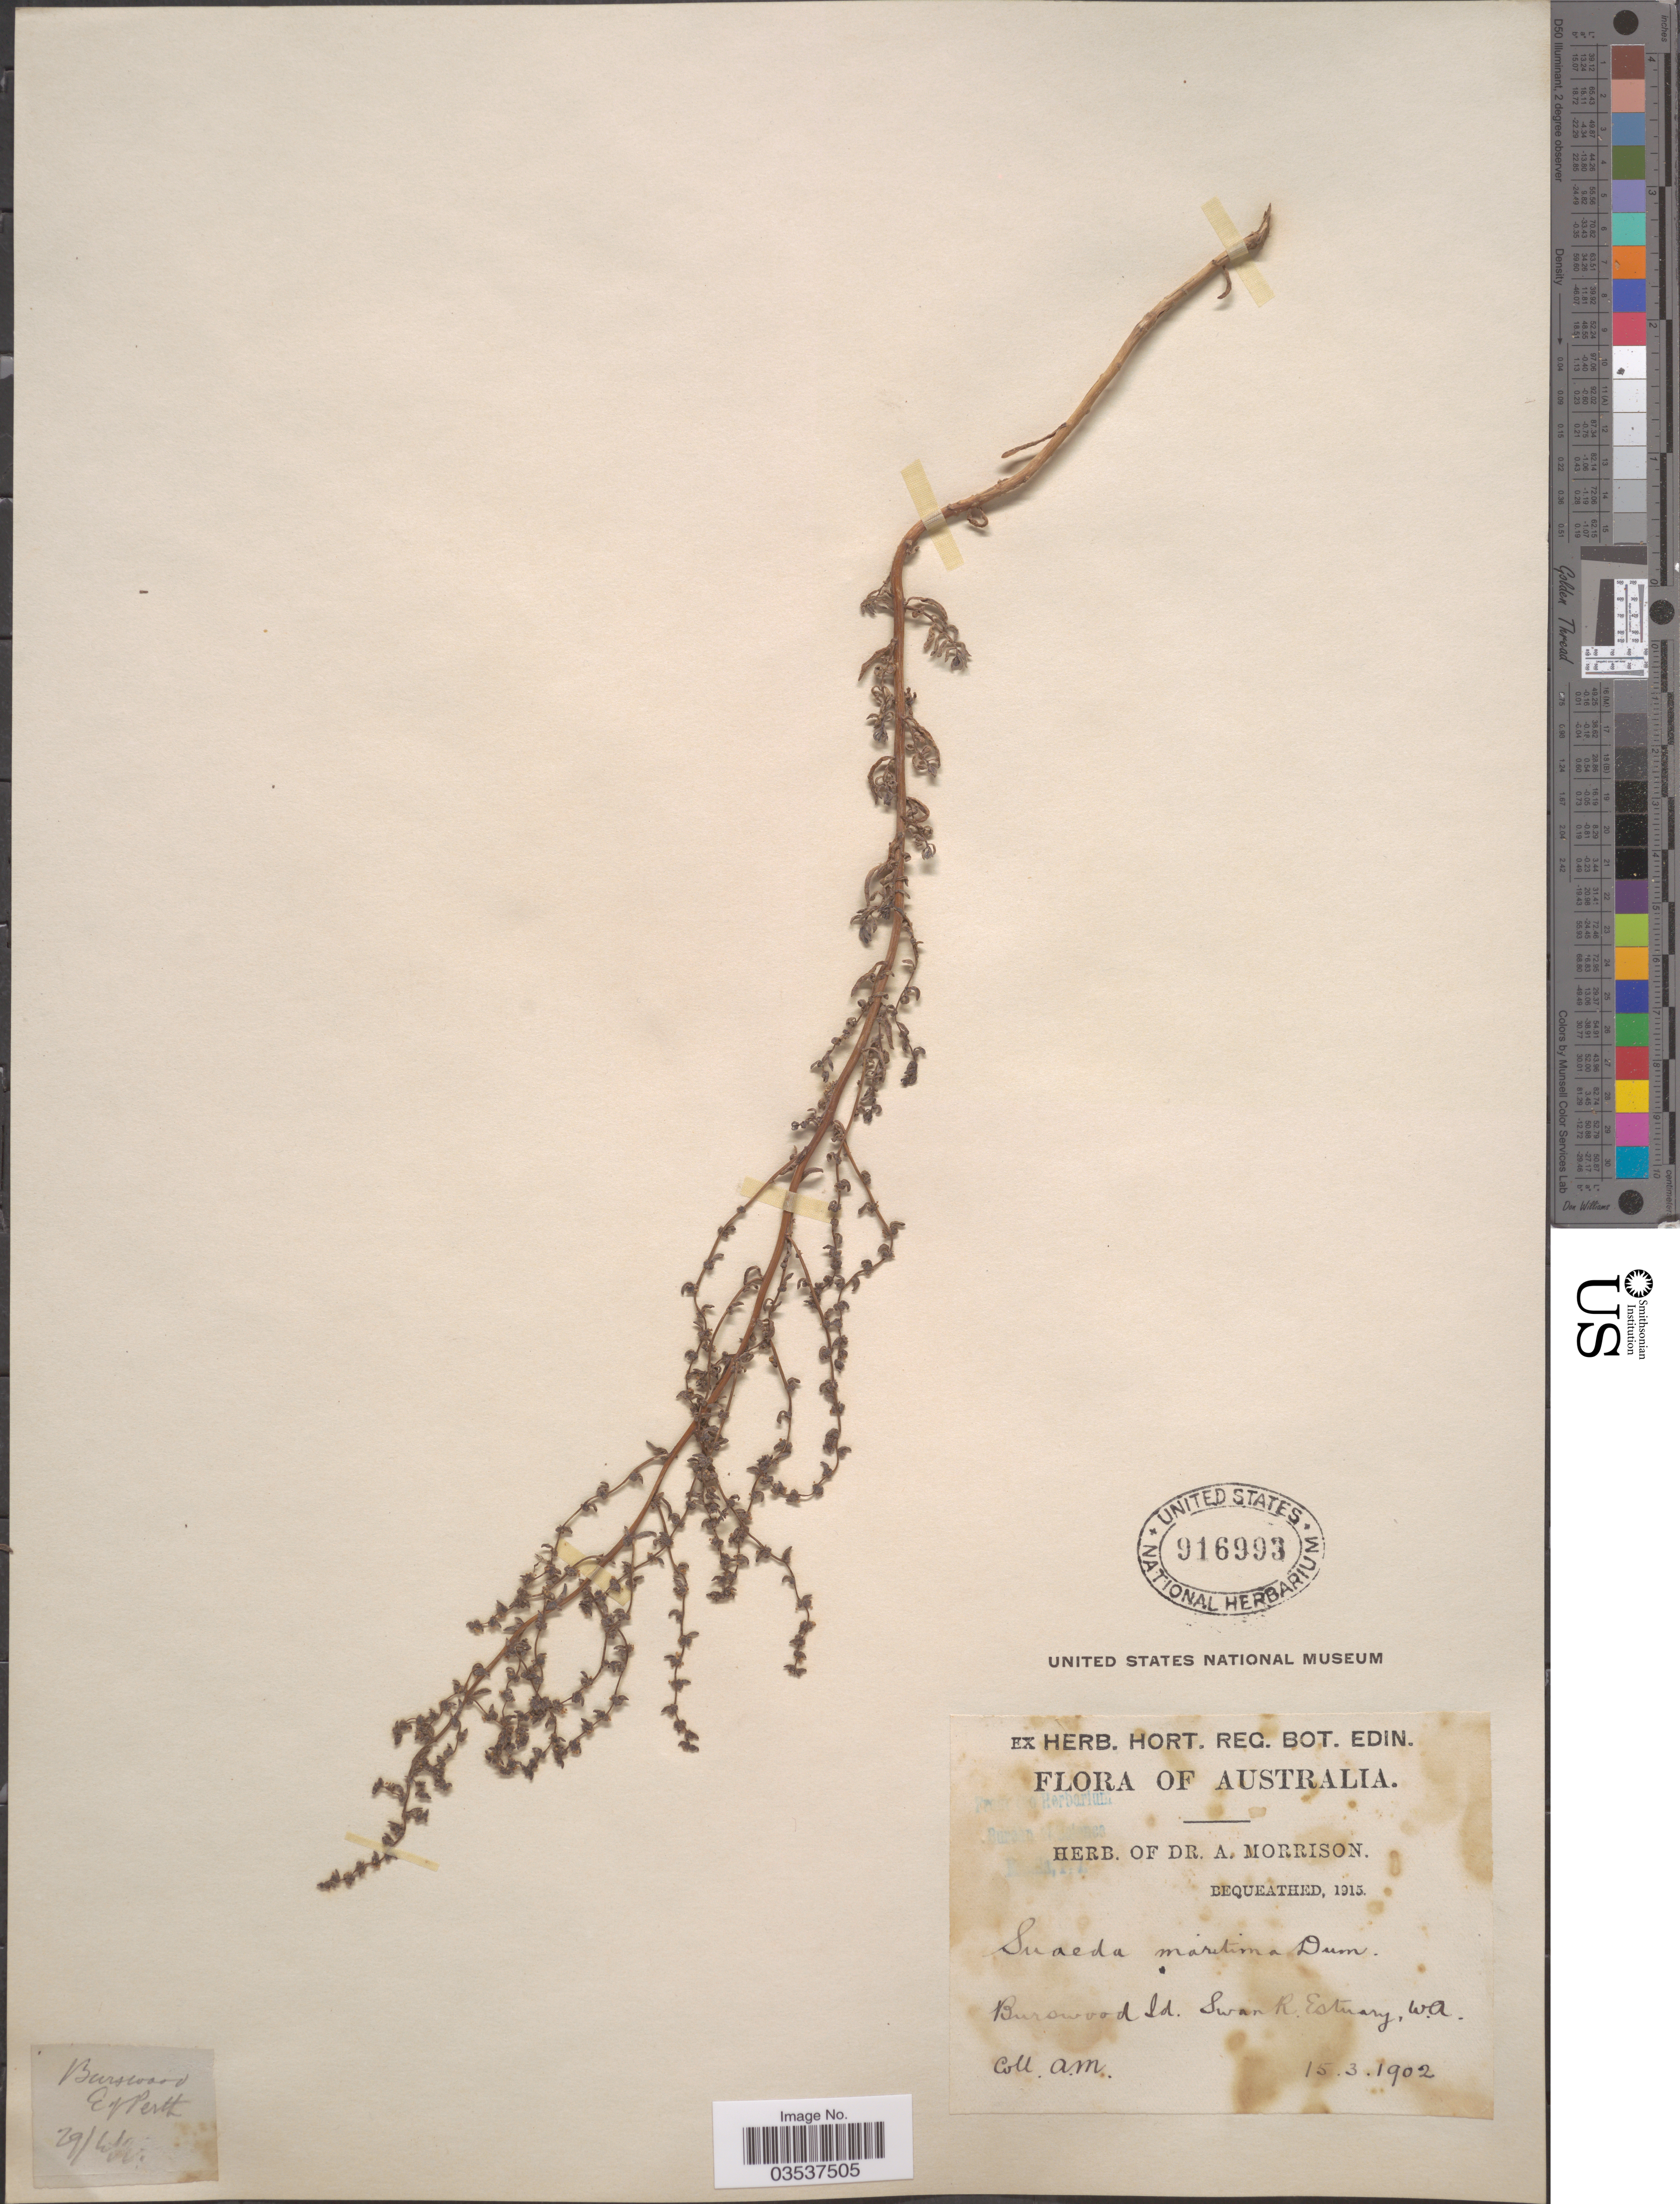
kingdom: Plantae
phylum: Tracheophyta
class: Magnoliopsida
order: Caryophyllales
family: Amaranthaceae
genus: Suaeda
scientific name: Suaeda maritima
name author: (L.) Dumort.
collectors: A. Morrison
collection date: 1902-03-15/1902-04-29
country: Australia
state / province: Western Australia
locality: Burswood Id. Swan R. Estuary, W.A. Burswood E of Perth.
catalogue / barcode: US 916993